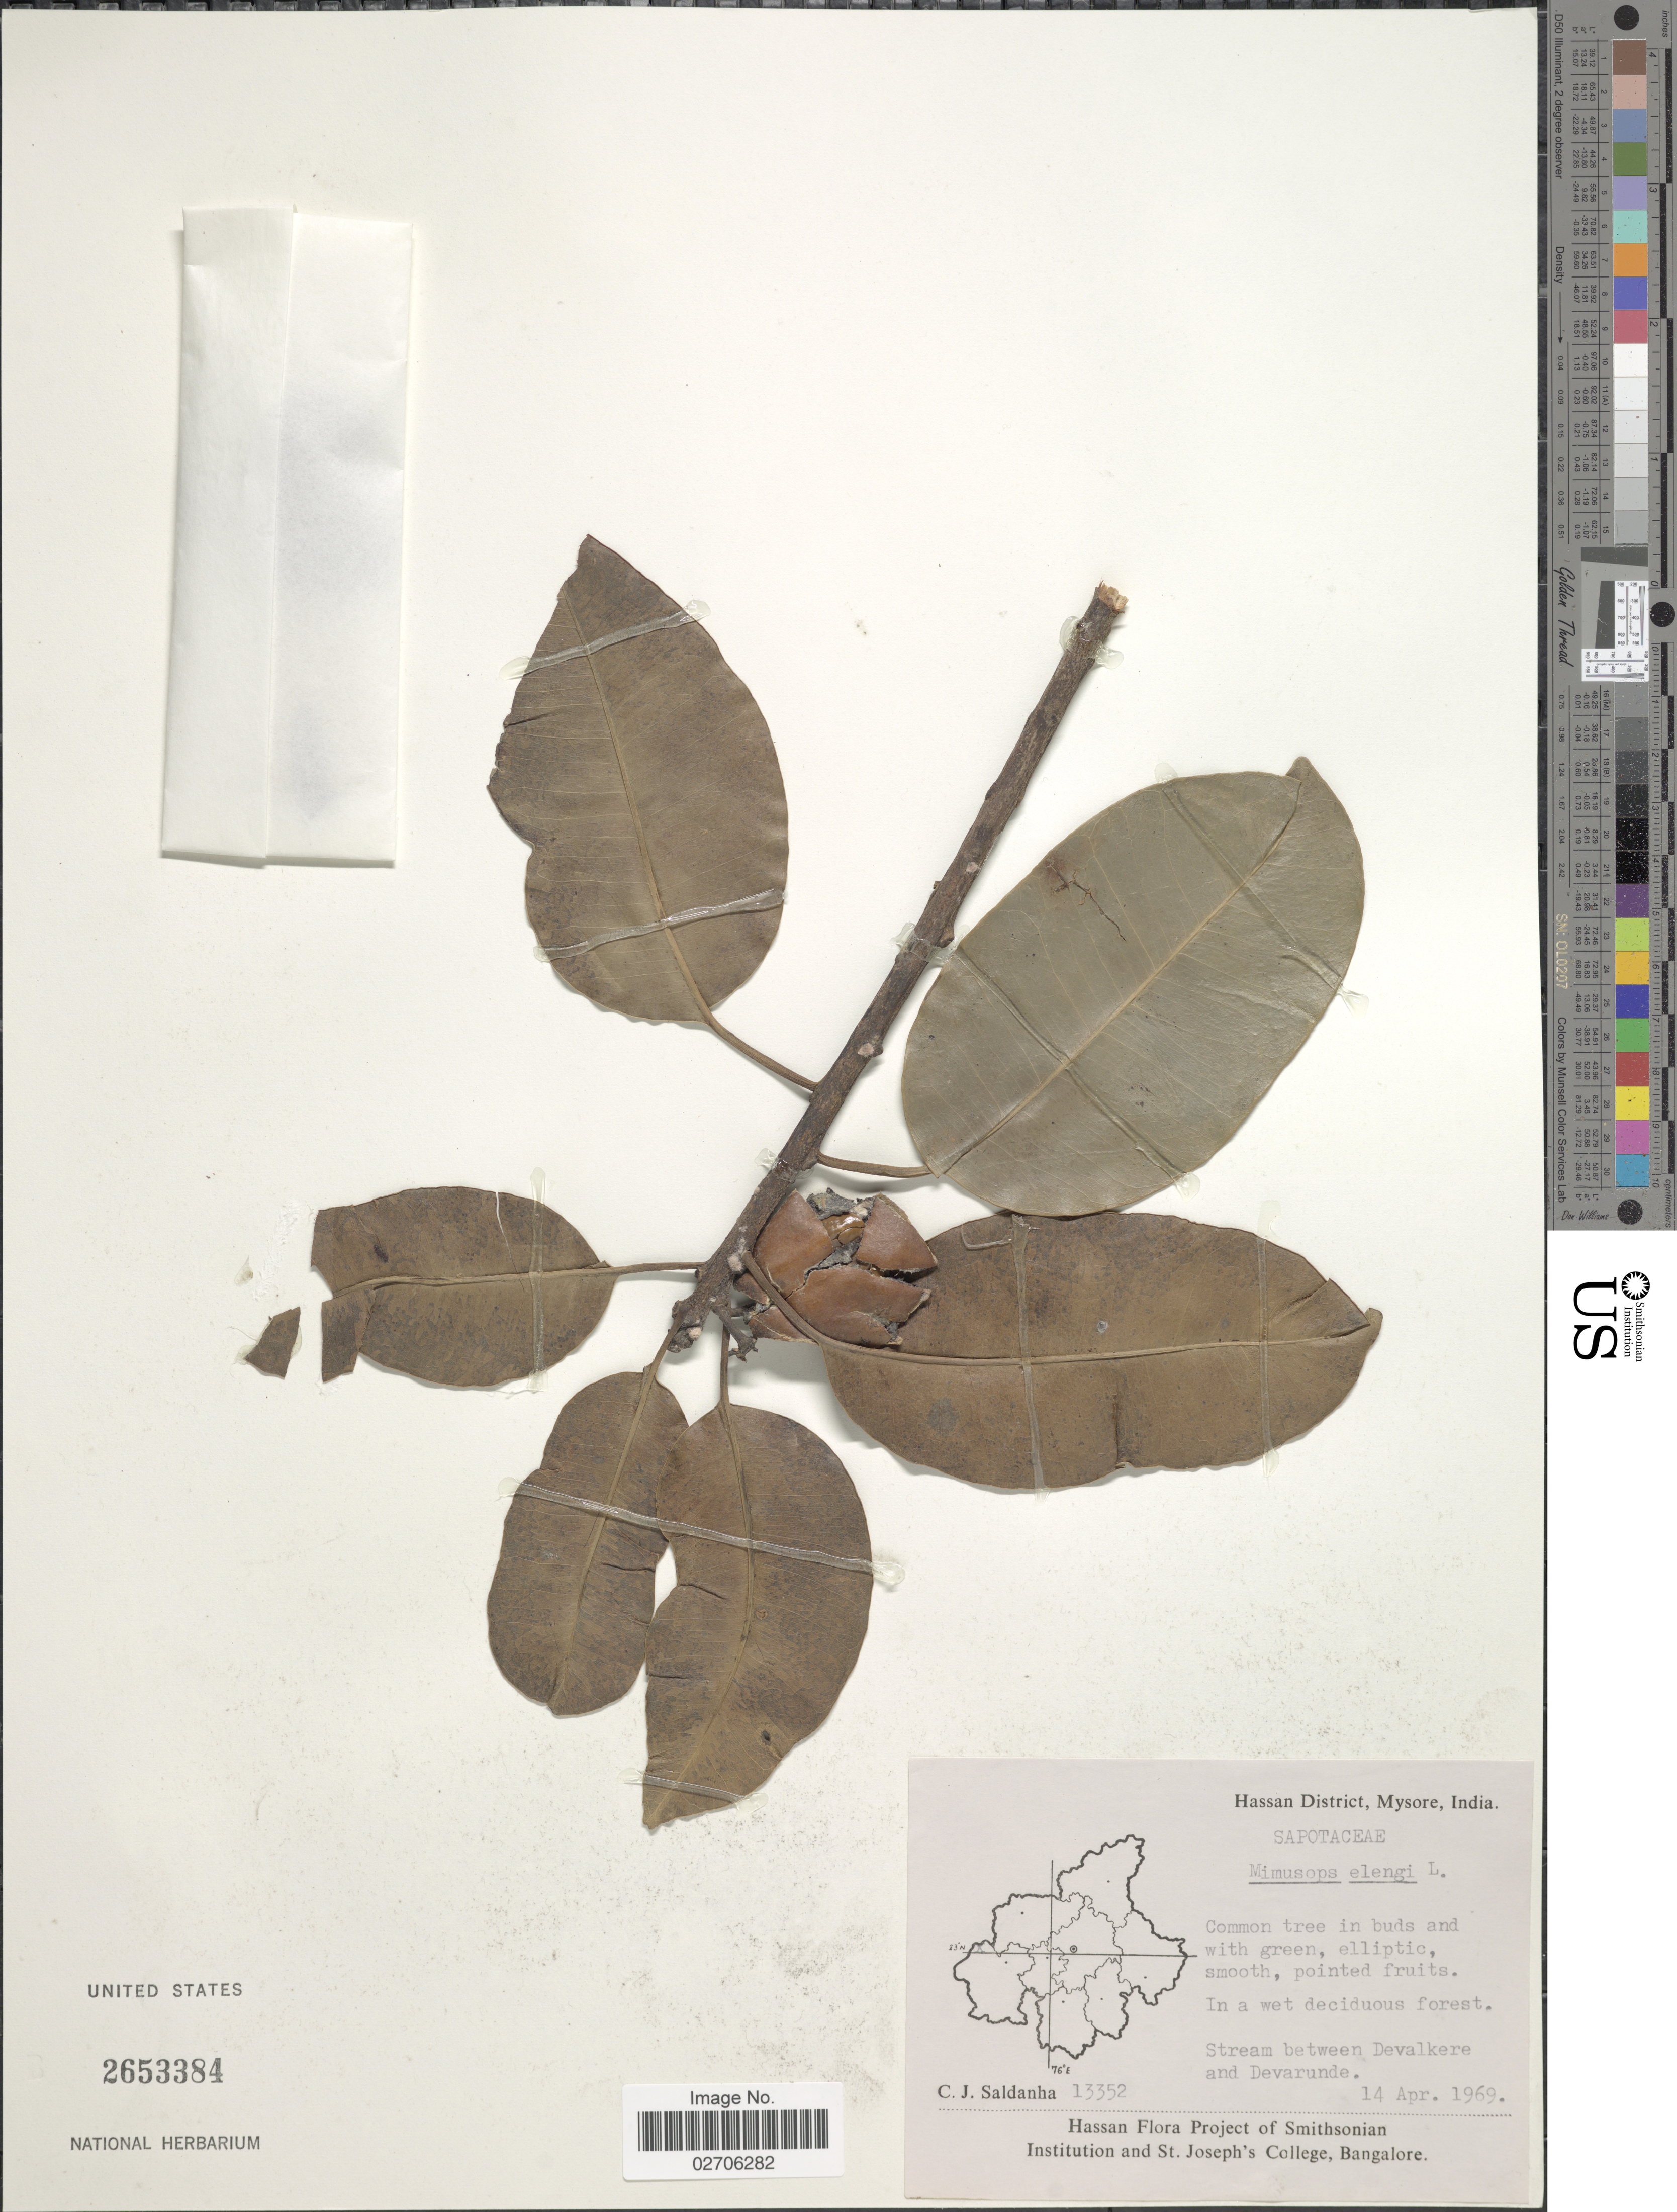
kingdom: Plantae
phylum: Tracheophyta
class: Magnoliopsida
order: Ericales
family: Sapotaceae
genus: Mimusops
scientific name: Mimusops djave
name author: Engl.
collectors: C. J. Saldanha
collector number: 13352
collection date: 1969-04-14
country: India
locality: Hassan District, Mysore. In a wet deciduous forest. Stream between Devalkere and Devarunde.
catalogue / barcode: US 2653384